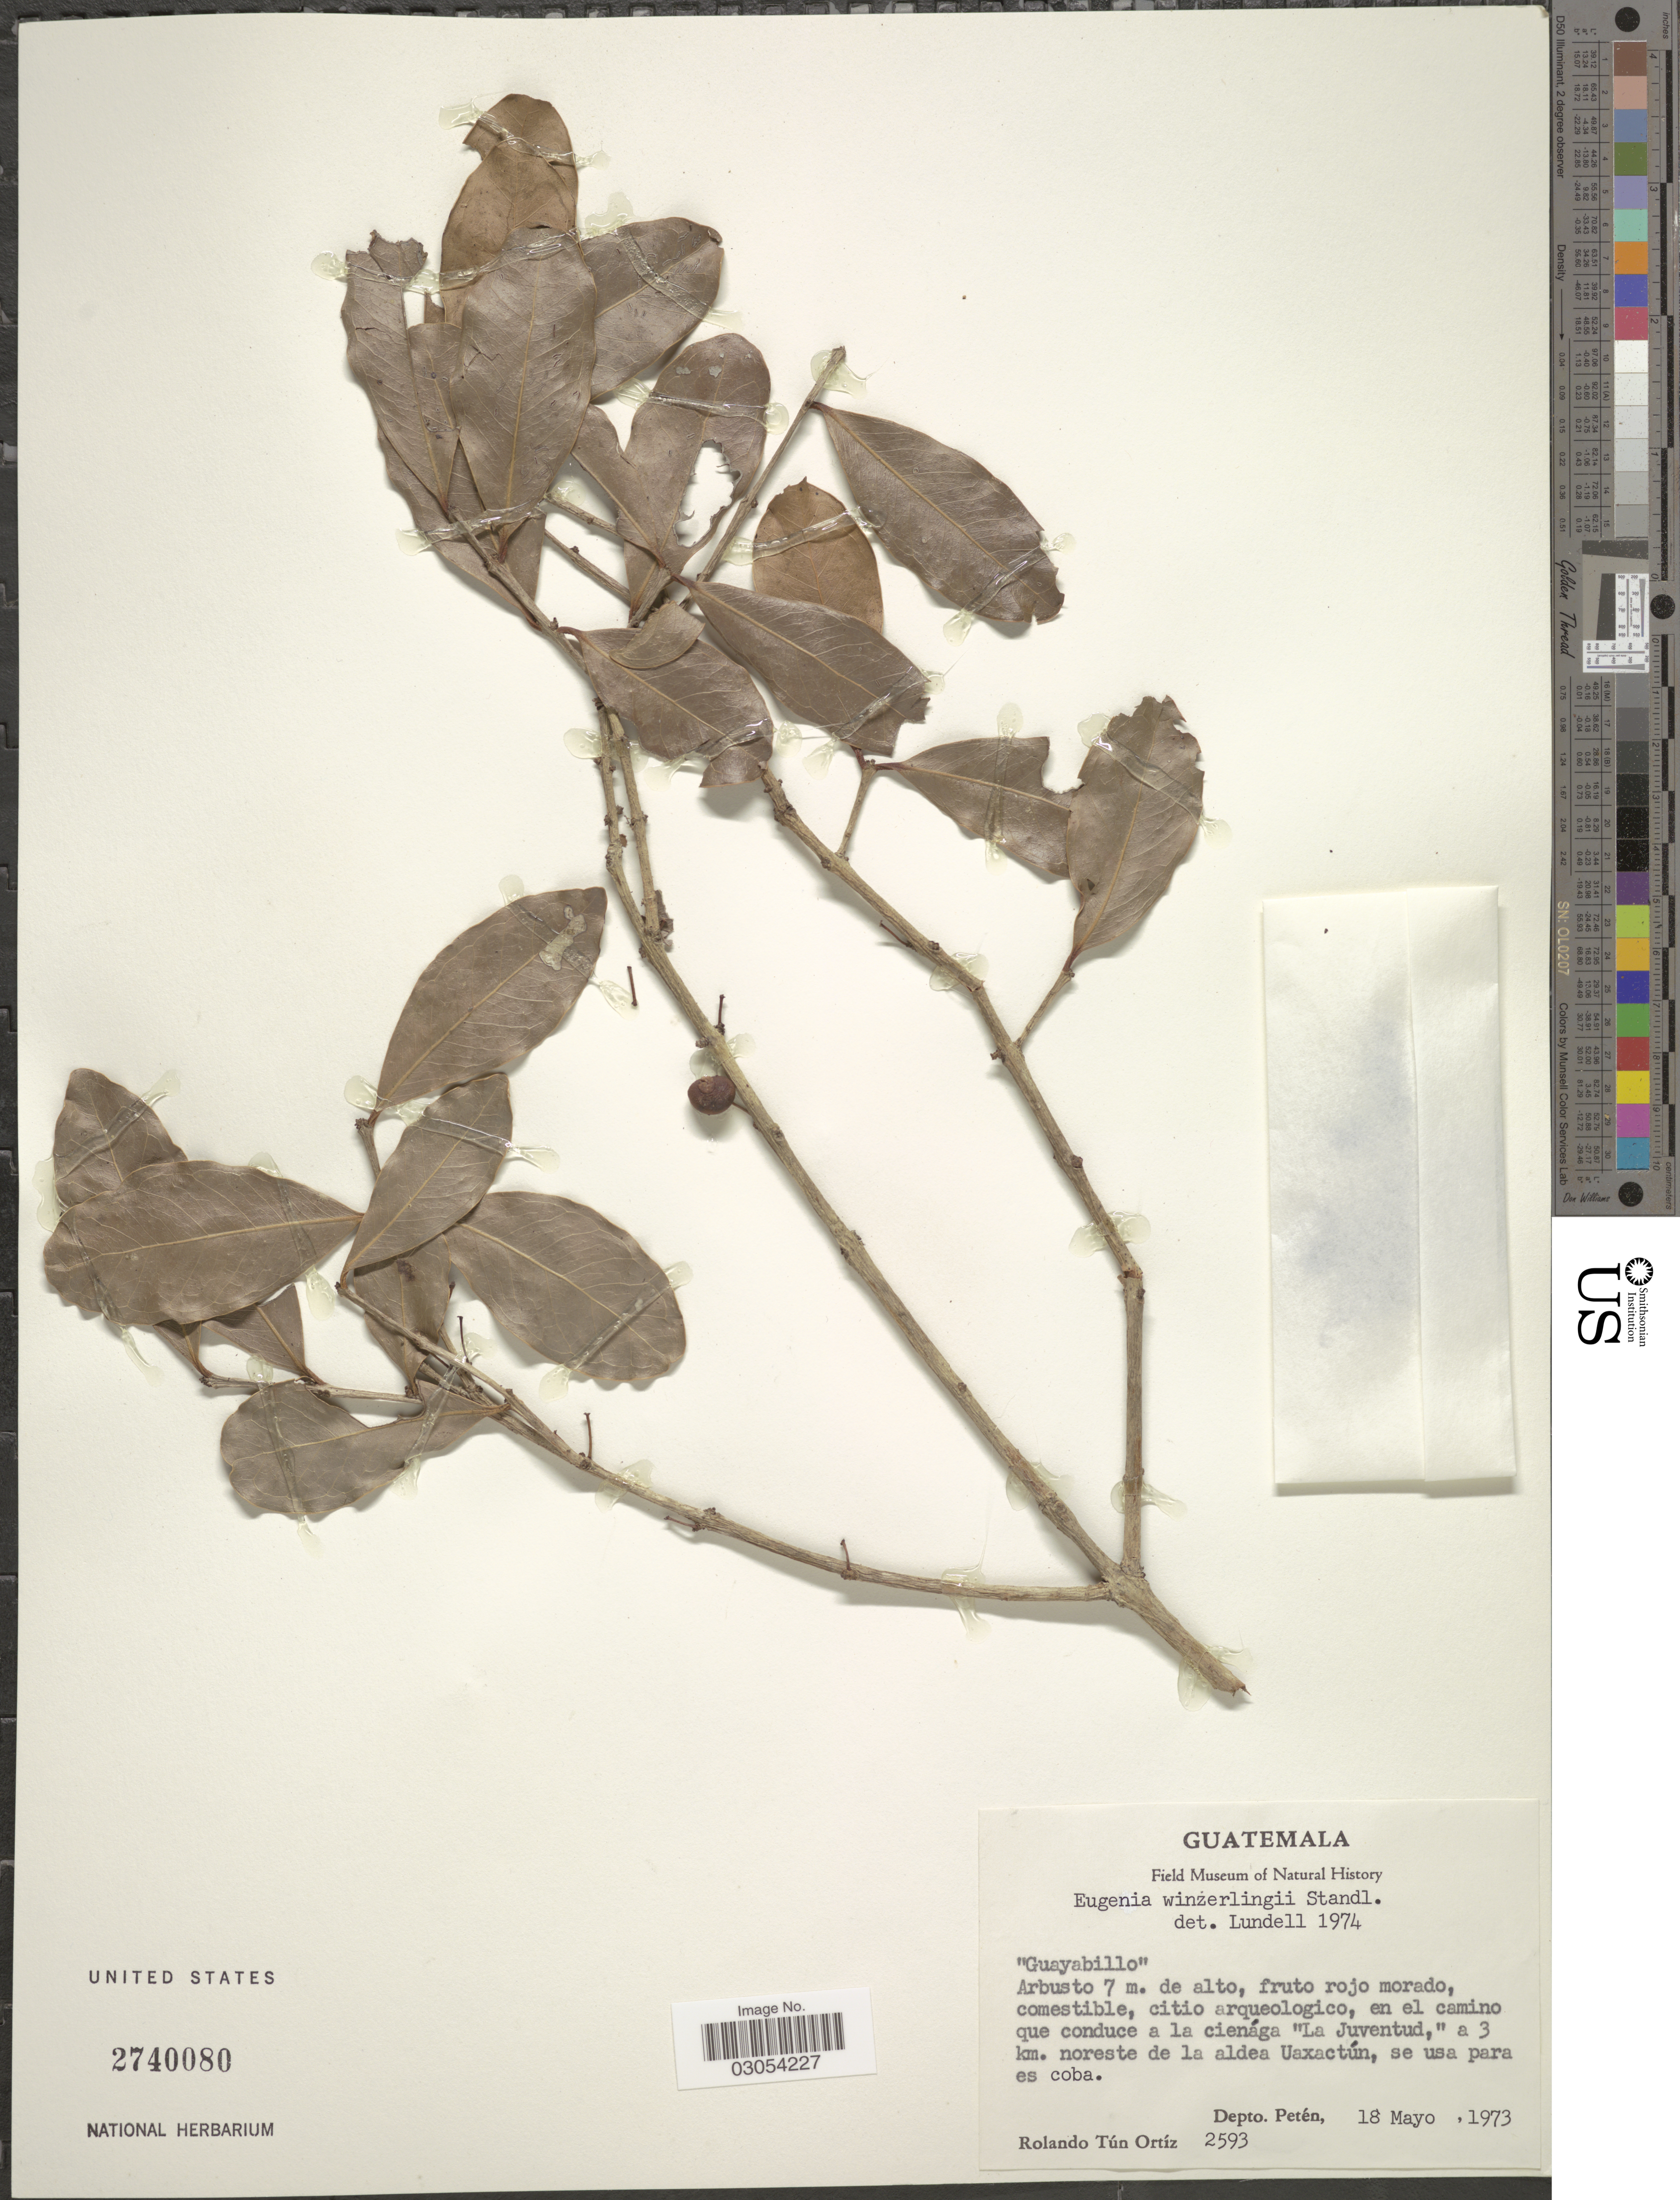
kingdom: Plantae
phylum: Tracheophyta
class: Magnoliopsida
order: Myrtales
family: Myrtaceae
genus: Eugenia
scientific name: Eugenia winzerlingii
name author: Standl.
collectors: R. T. Ortíz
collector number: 2593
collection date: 1973-05-18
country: Guatemala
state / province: El Petén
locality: En el camino que conduce a la cienága "La Juventud", a 3 km. noreste de la aldea Uaxactún, se usa para es coba. Depto. Petén.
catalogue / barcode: US 2740080